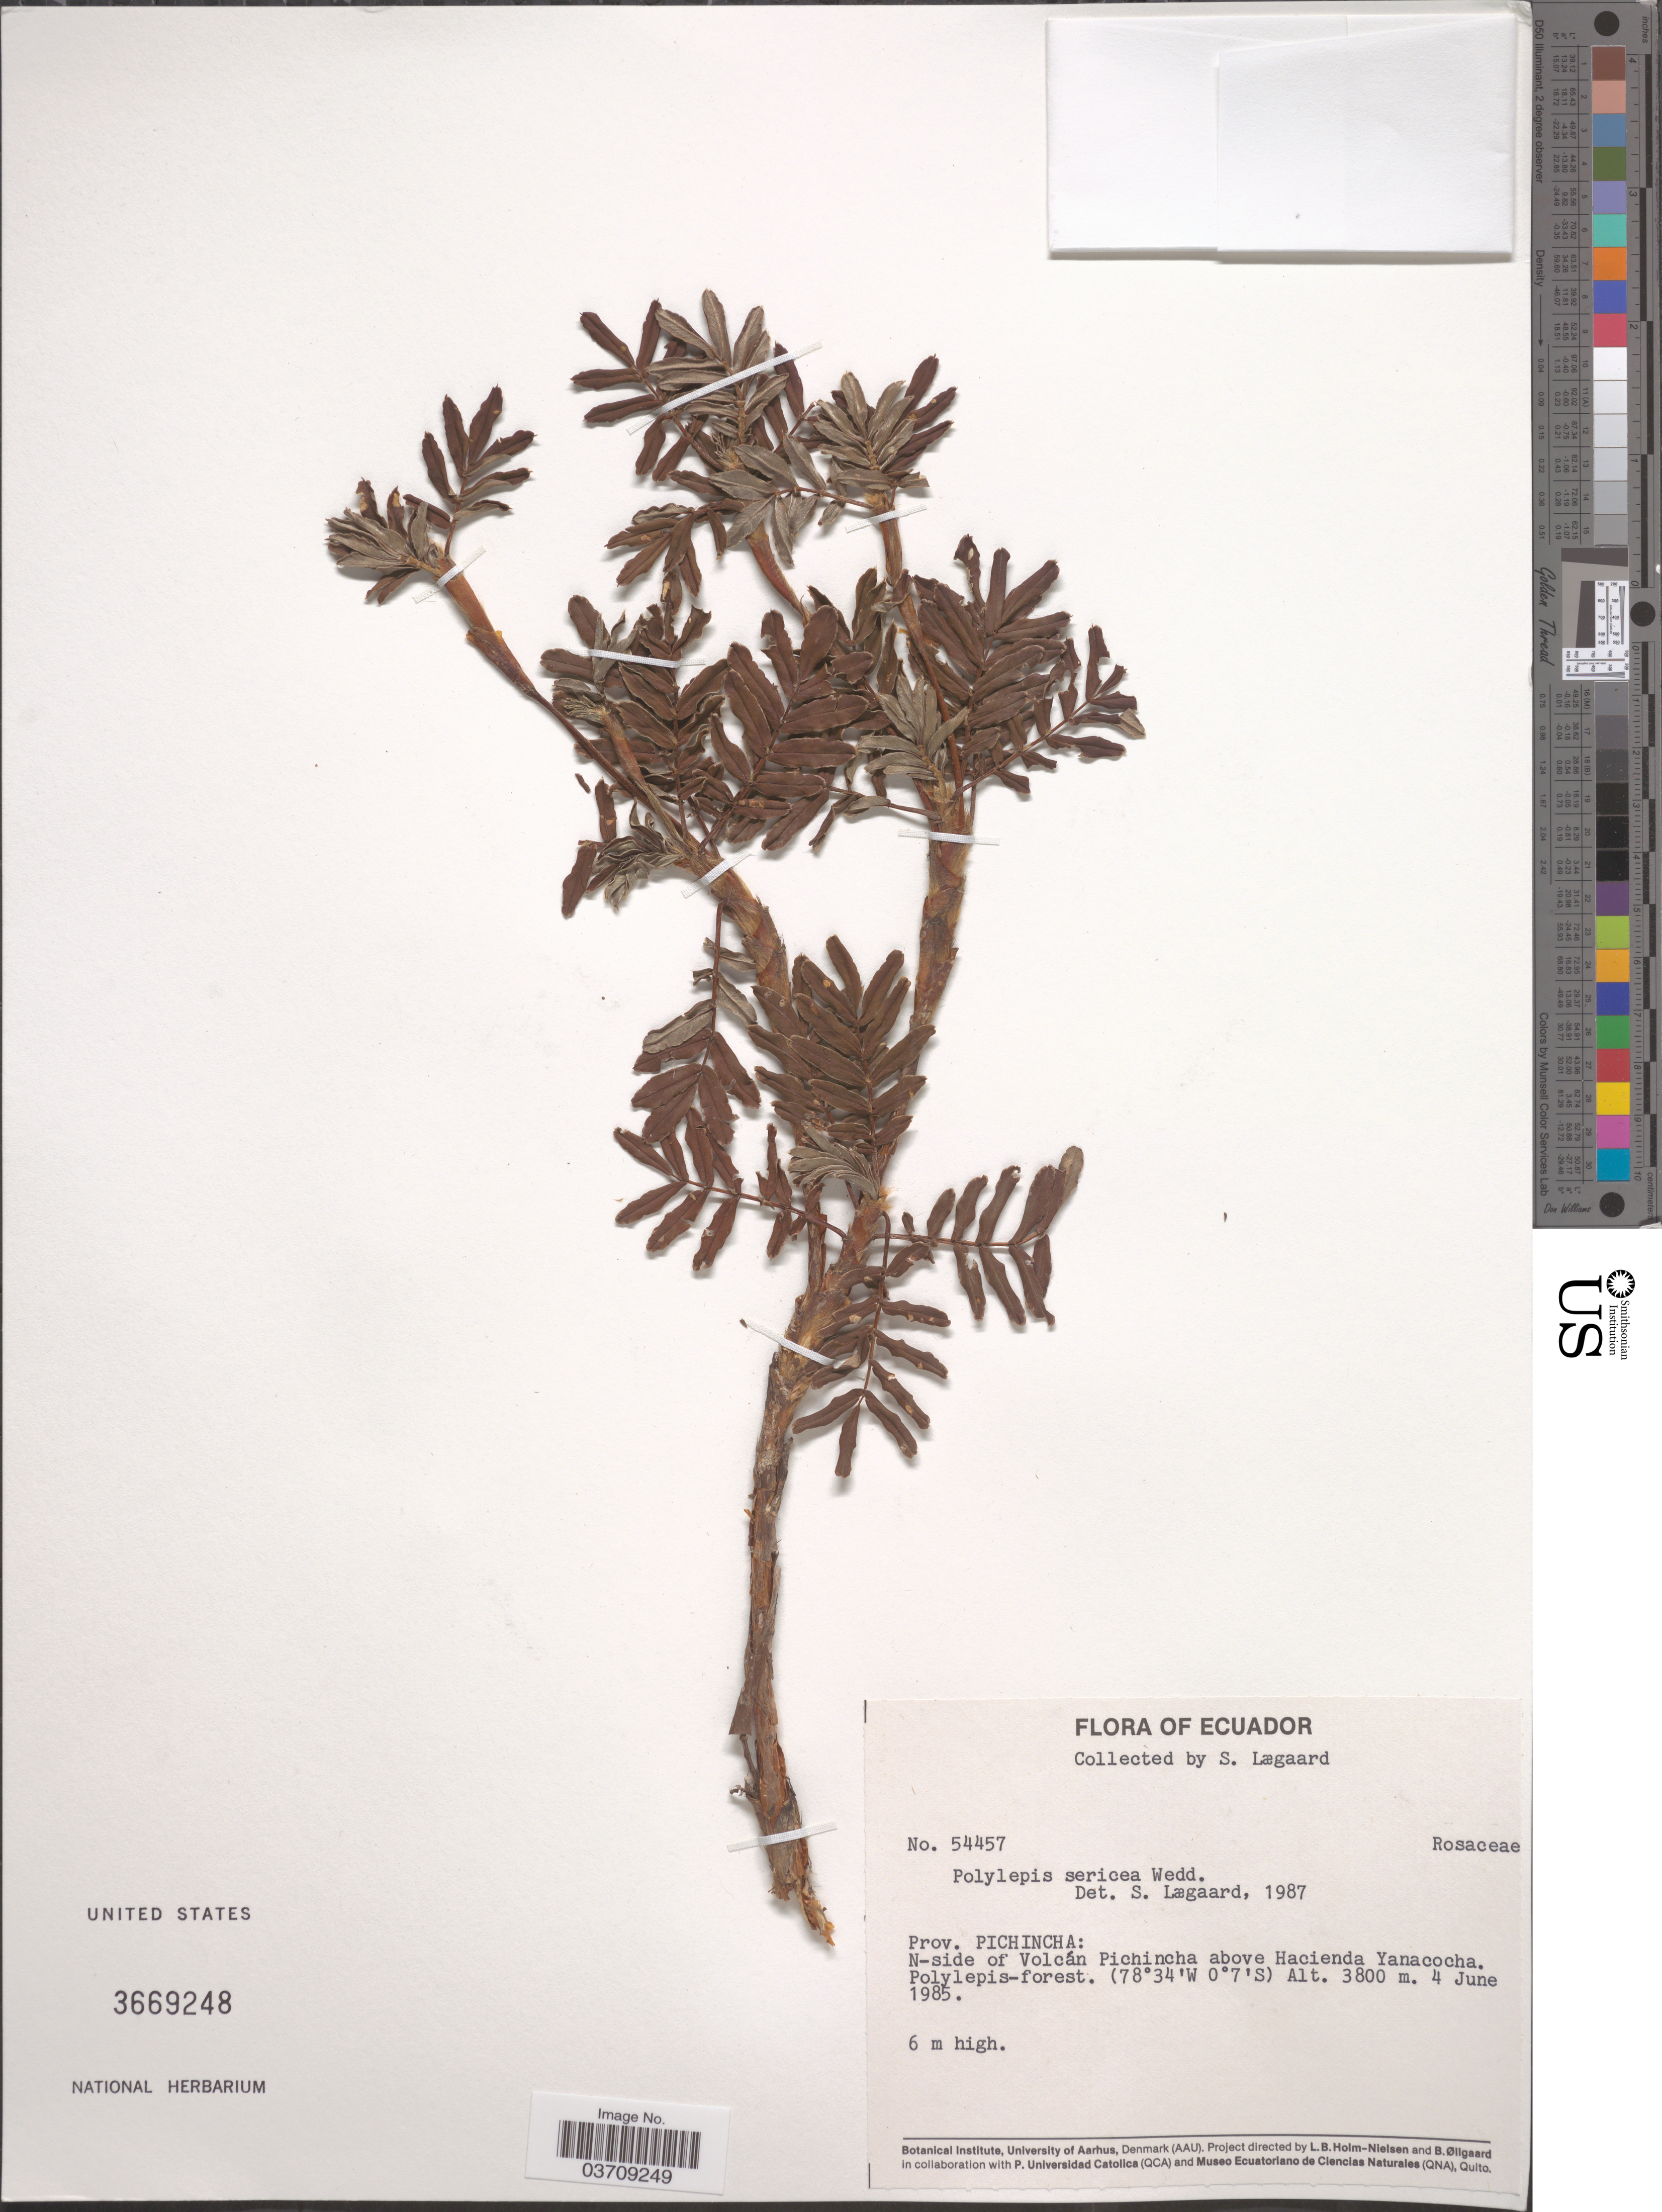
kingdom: Plantae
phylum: Tracheophyta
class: Magnoliopsida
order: Rosales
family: Rosaceae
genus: Polylepis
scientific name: Polylepis sericea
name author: Wedd.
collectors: S. Lægaard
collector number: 54457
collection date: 1985-06-04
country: Ecuador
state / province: Pichincha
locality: N-side of Volcán Pichincha above Hacienda Yanacocha.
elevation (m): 3800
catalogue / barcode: US 3669248